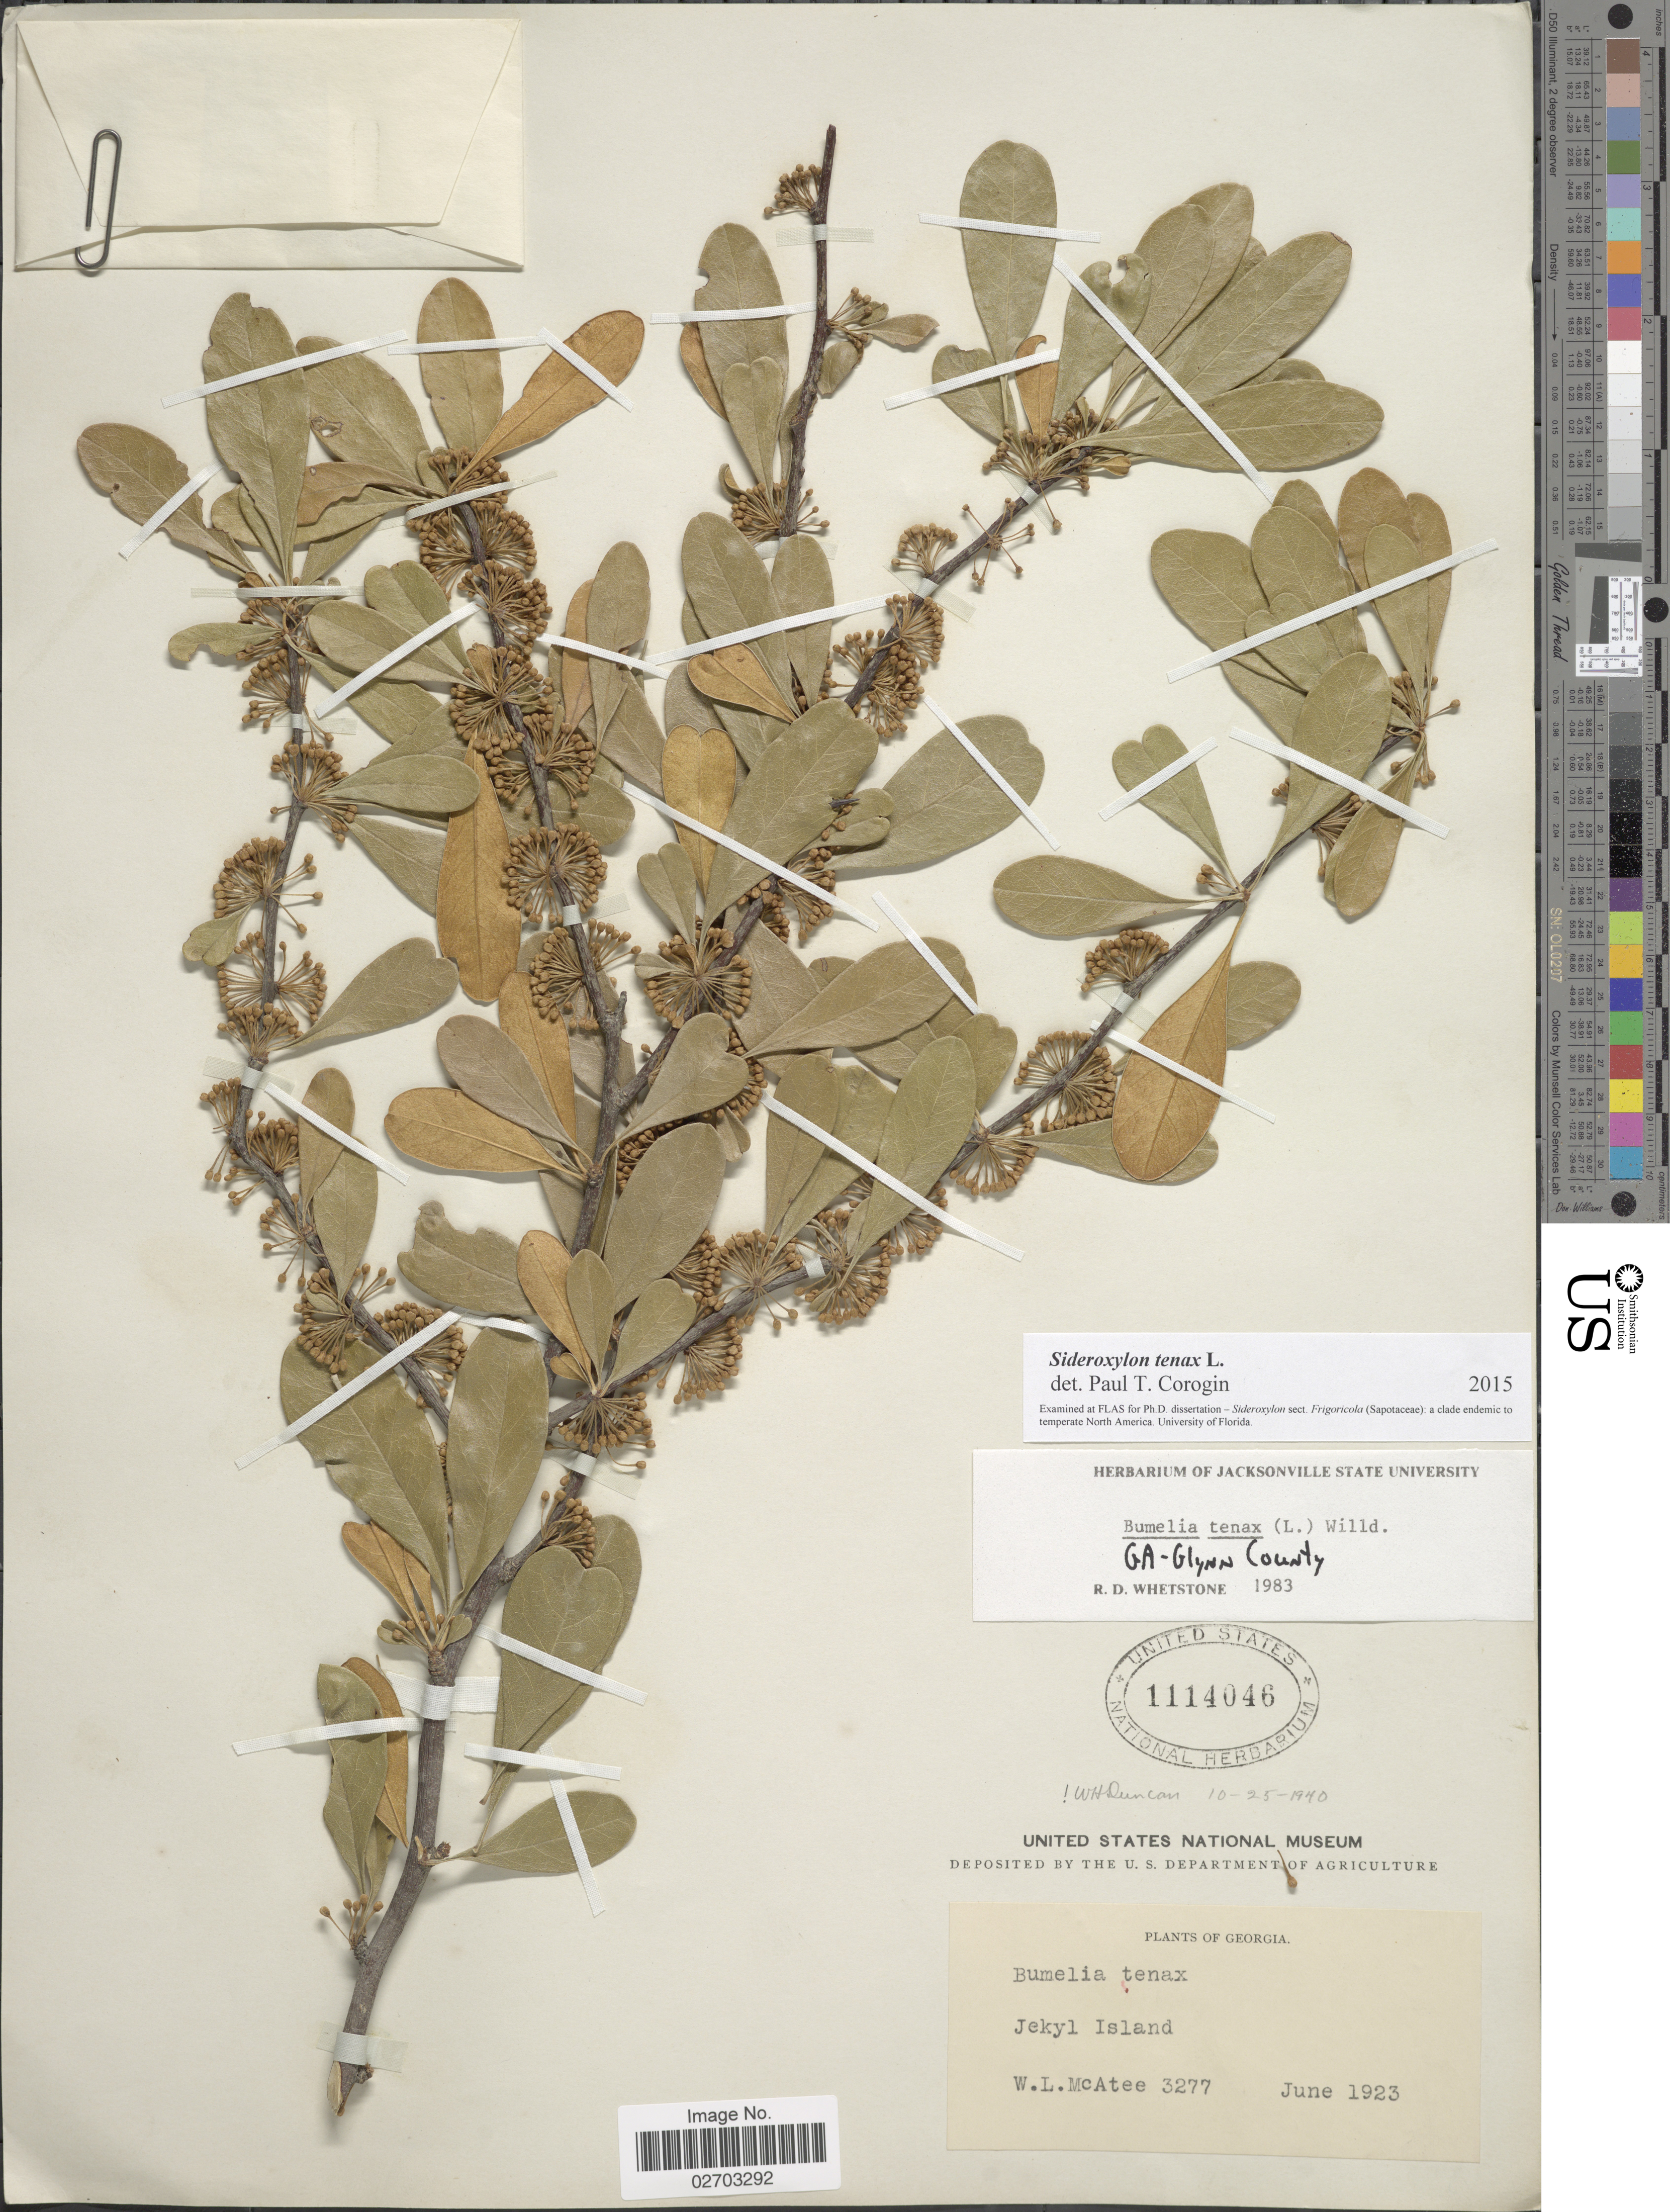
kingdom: Plantae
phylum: Tracheophyta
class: Magnoliopsida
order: Ericales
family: Sapotaceae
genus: Sideroxylon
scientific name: Sideroxylon tenax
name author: L.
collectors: W. McAtee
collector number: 3277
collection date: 1923-06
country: United States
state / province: Georgia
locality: Jekyl Island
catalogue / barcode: US 1114046